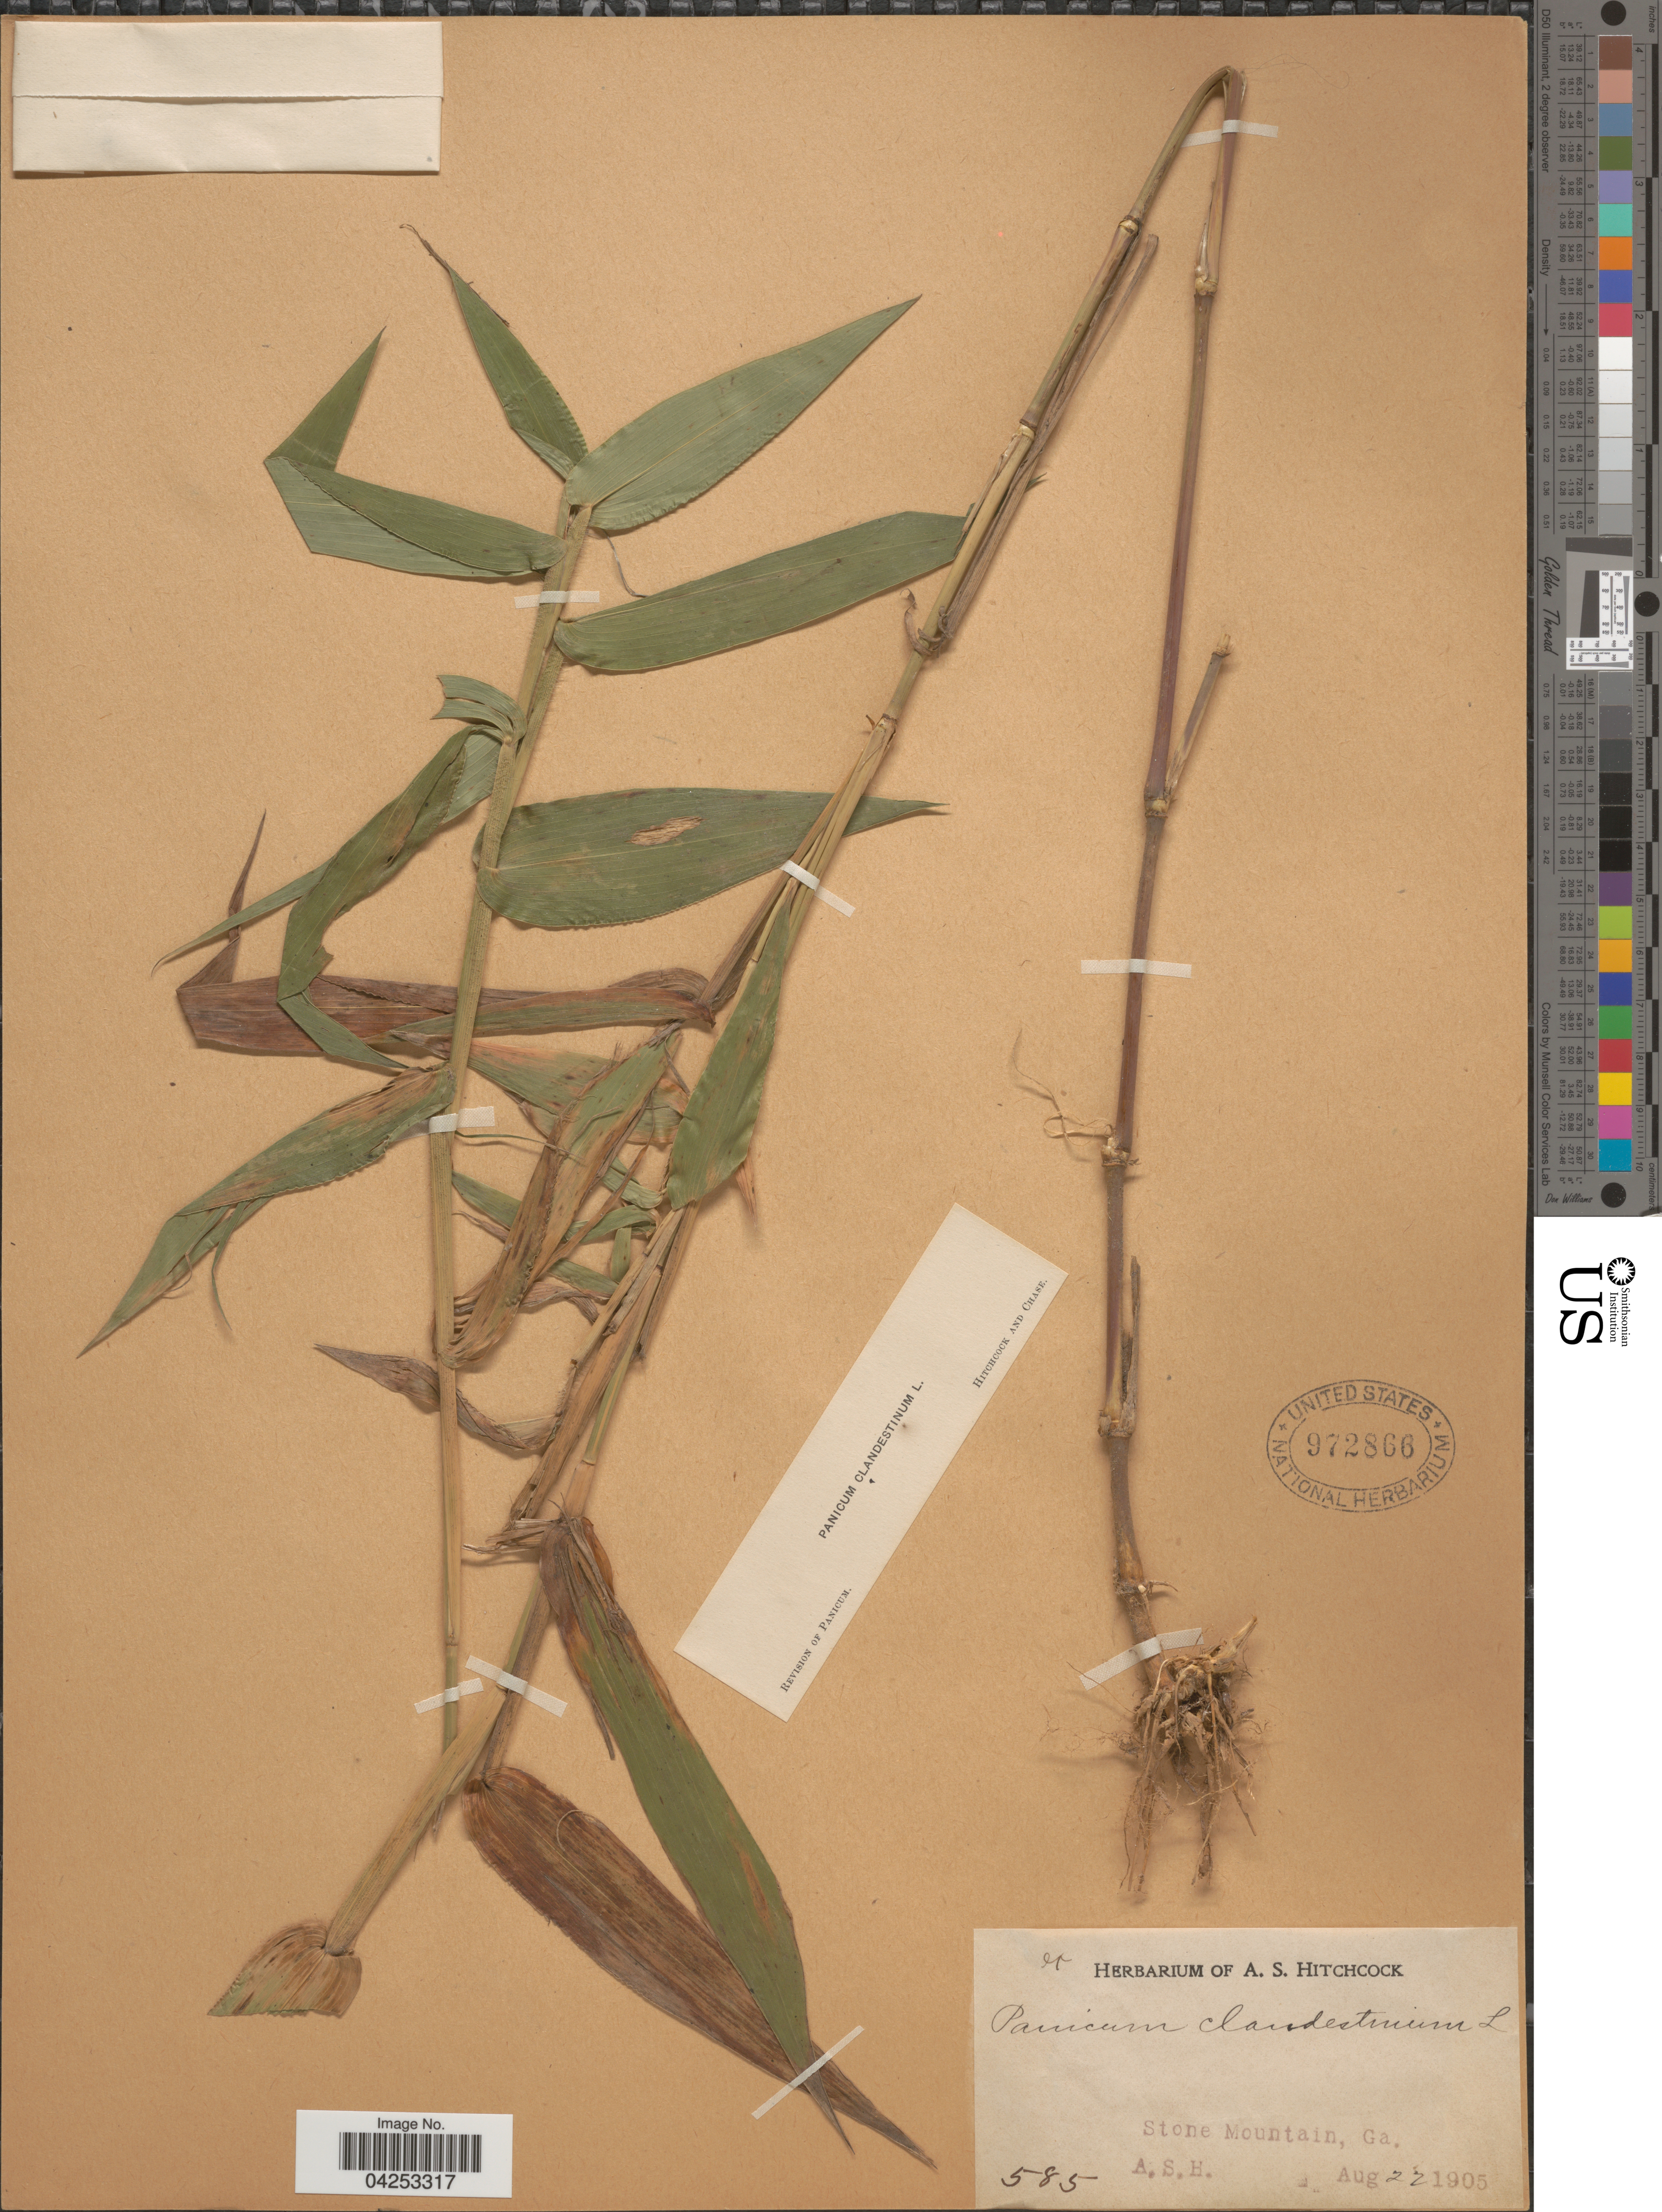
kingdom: Plantae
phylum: Tracheophyta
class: Liliopsida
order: Poales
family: Poaceae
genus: Dichanthelium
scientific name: Dichanthelium clandestinum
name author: (L.) Gould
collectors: A. S. Hitchcock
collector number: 585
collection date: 1905-08-22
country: United States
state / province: Georgia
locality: Stone Mountain.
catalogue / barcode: US 972866